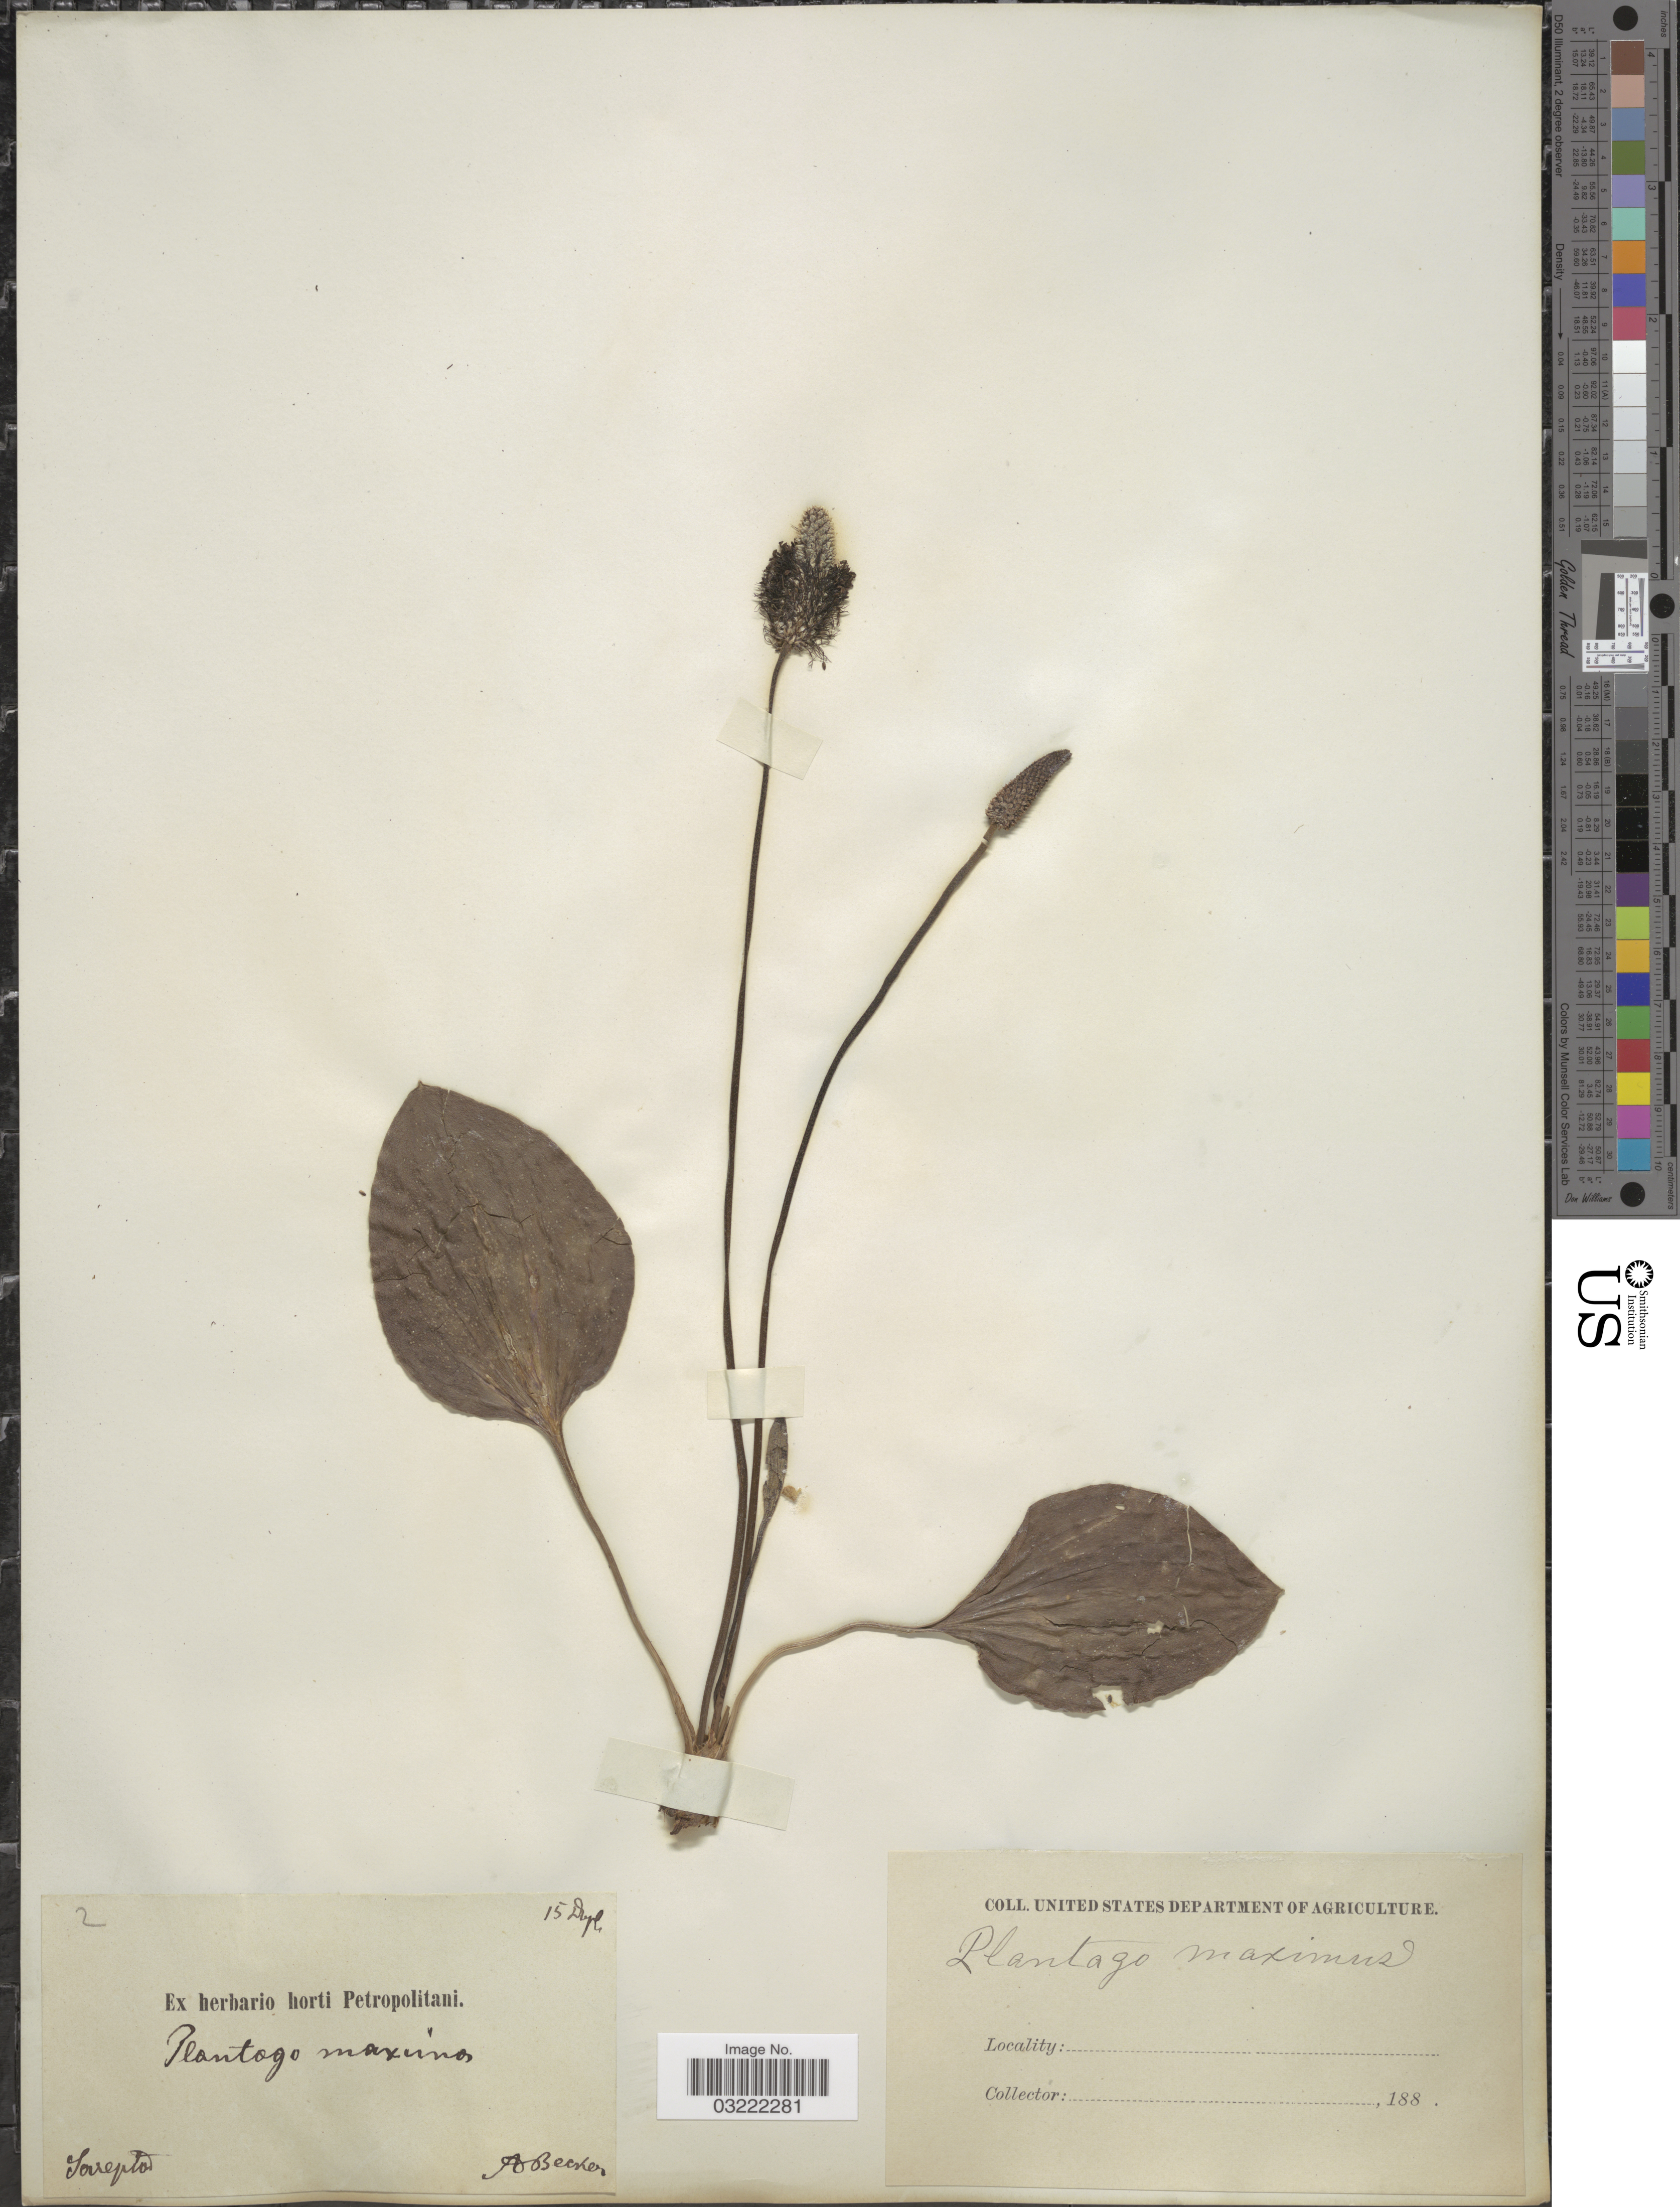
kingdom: Plantae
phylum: Tracheophyta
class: Magnoliopsida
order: Lamiales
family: Plantaginaceae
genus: Plantago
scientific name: Plantago maxima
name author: Juss. ex Jacq.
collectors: A. Becker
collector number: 2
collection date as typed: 188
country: Russian Federation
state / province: Volgograd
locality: Sarepta.